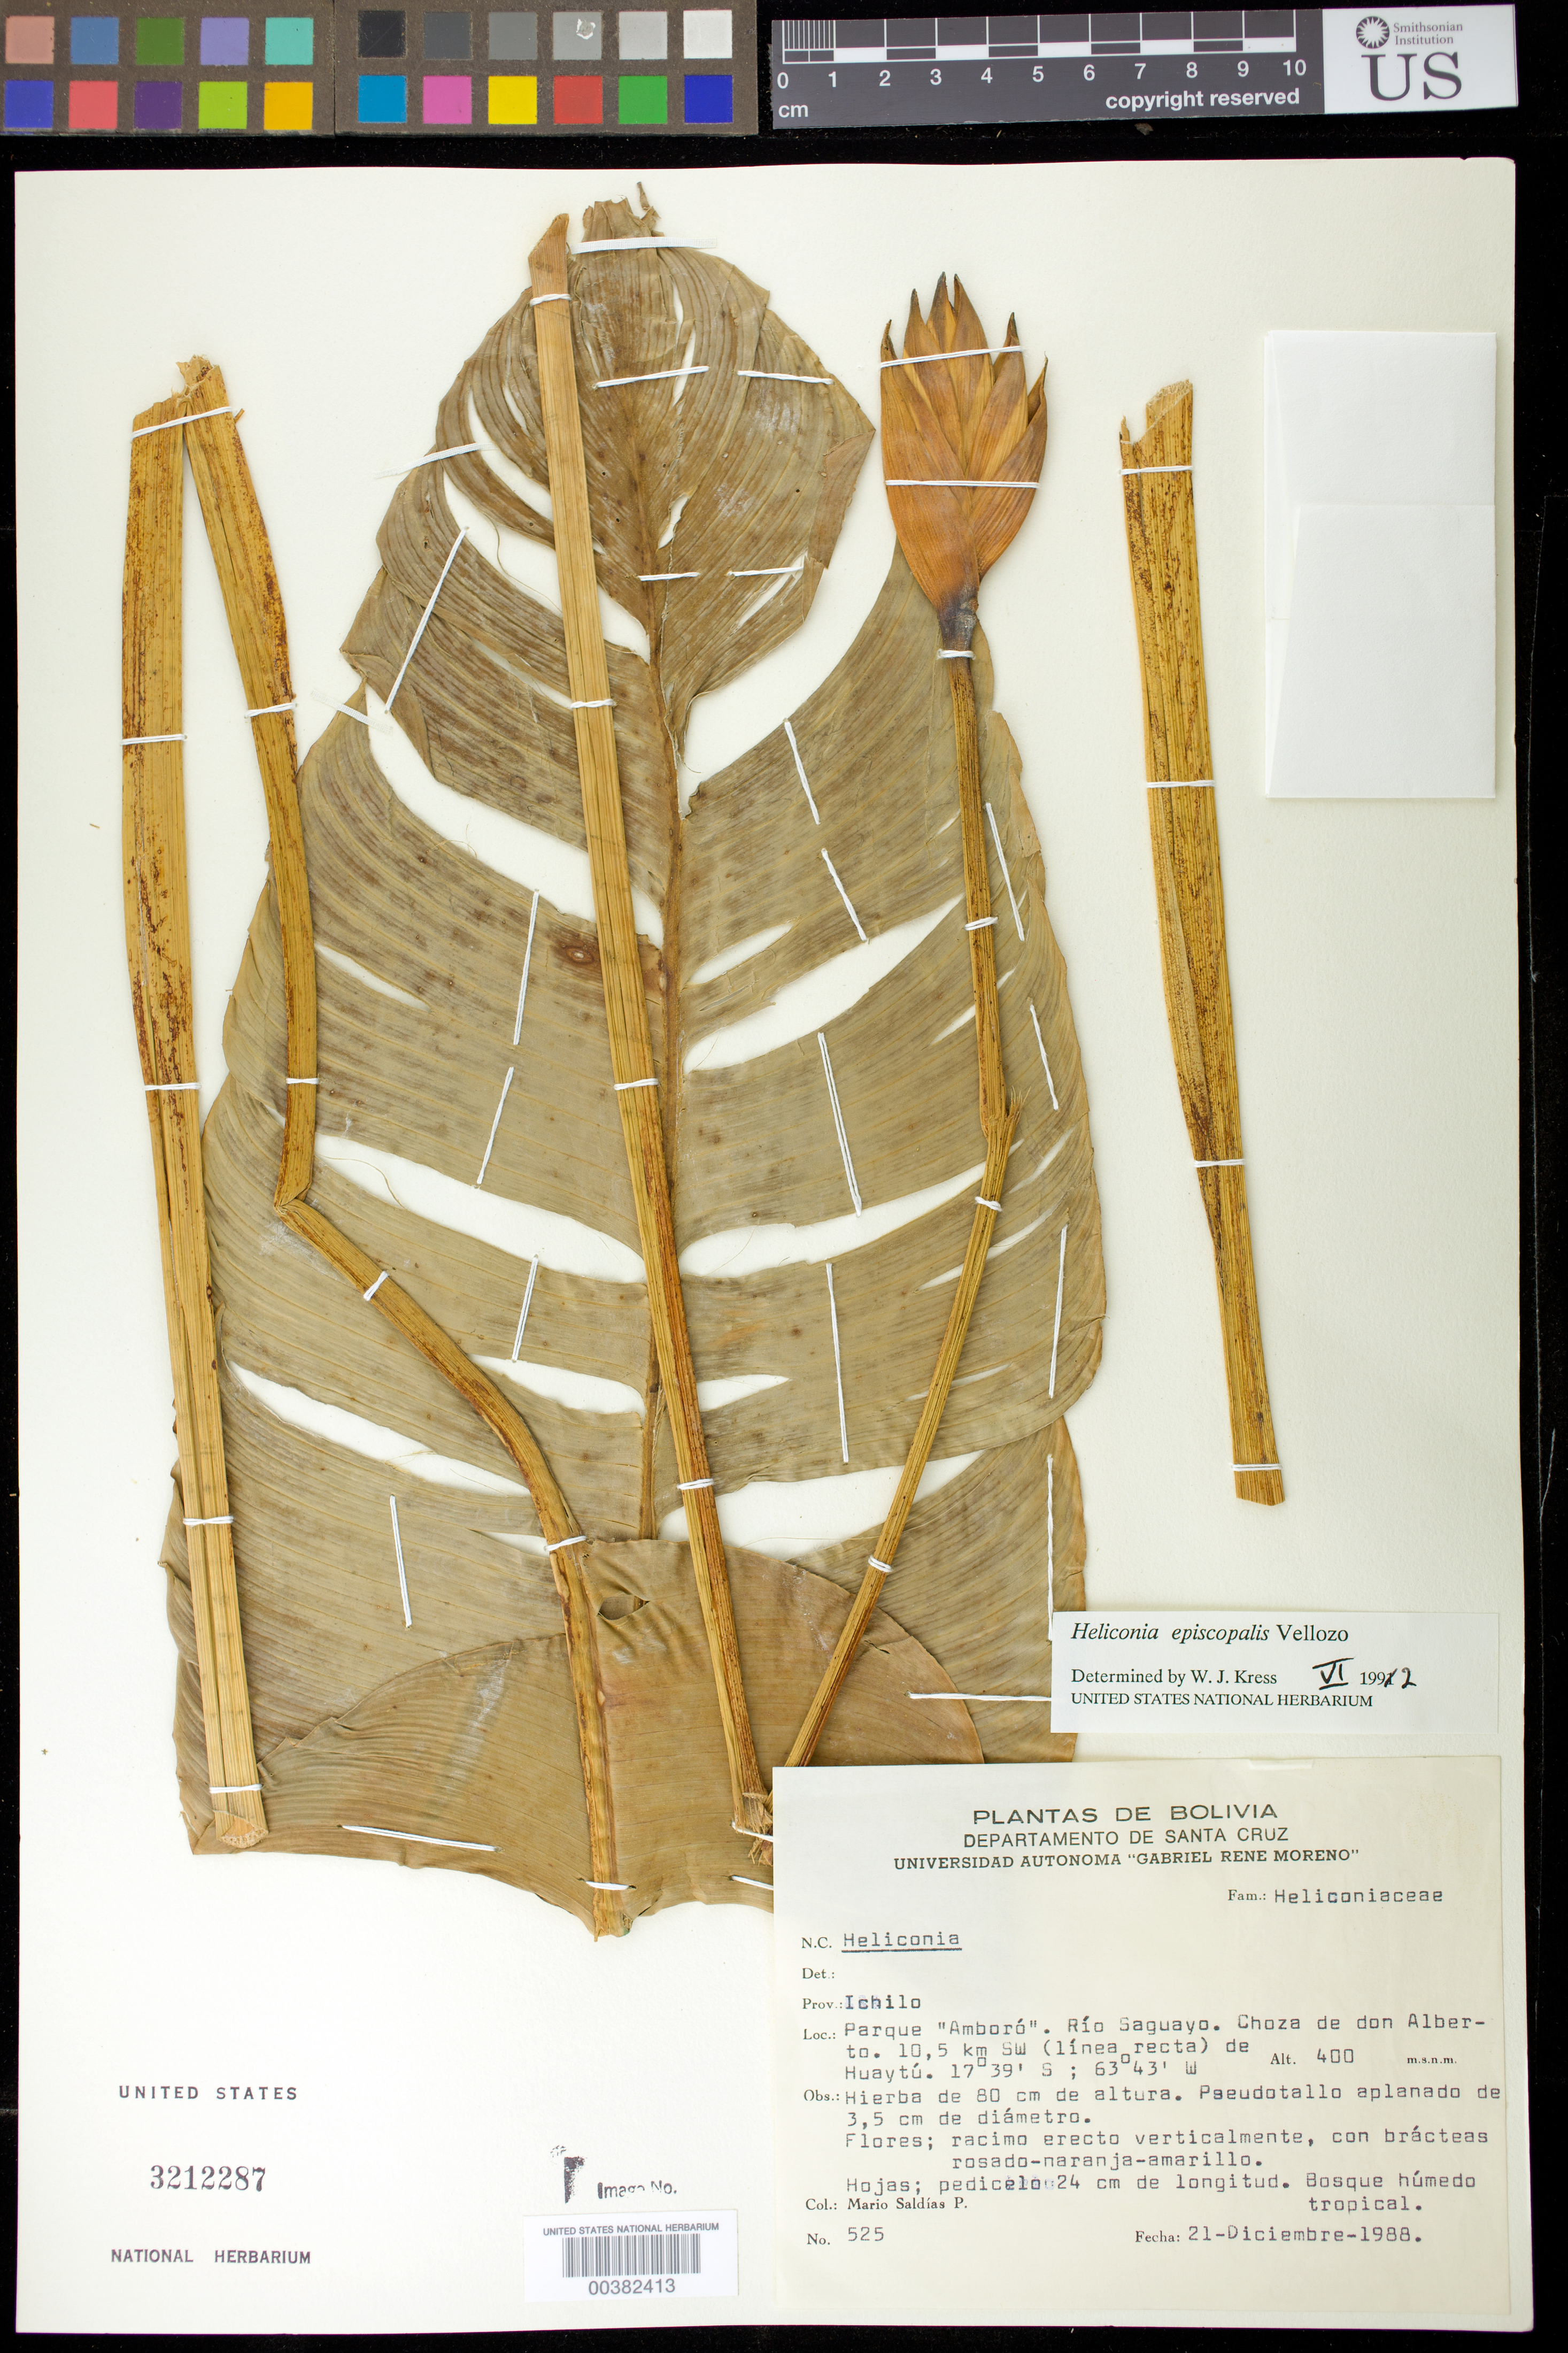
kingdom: Plantae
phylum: Tracheophyta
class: Liliopsida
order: Zingiberales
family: Heliconiaceae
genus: Heliconia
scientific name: Heliconia episcopalis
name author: Vell.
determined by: Kress, W. J., (US), Smithsonian Institution - National Museum of Natural History (UNITED STATES)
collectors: M. Saldias P.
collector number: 525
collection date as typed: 21 Dec 1988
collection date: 1988-12-21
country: Bolivia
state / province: Santa Cruz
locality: Ichilo Prov., Parque Amboro, Rio Saguayo. Choza de Don Alberto. 10.5 km sw de Huaytu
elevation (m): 400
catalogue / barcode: US 3212287